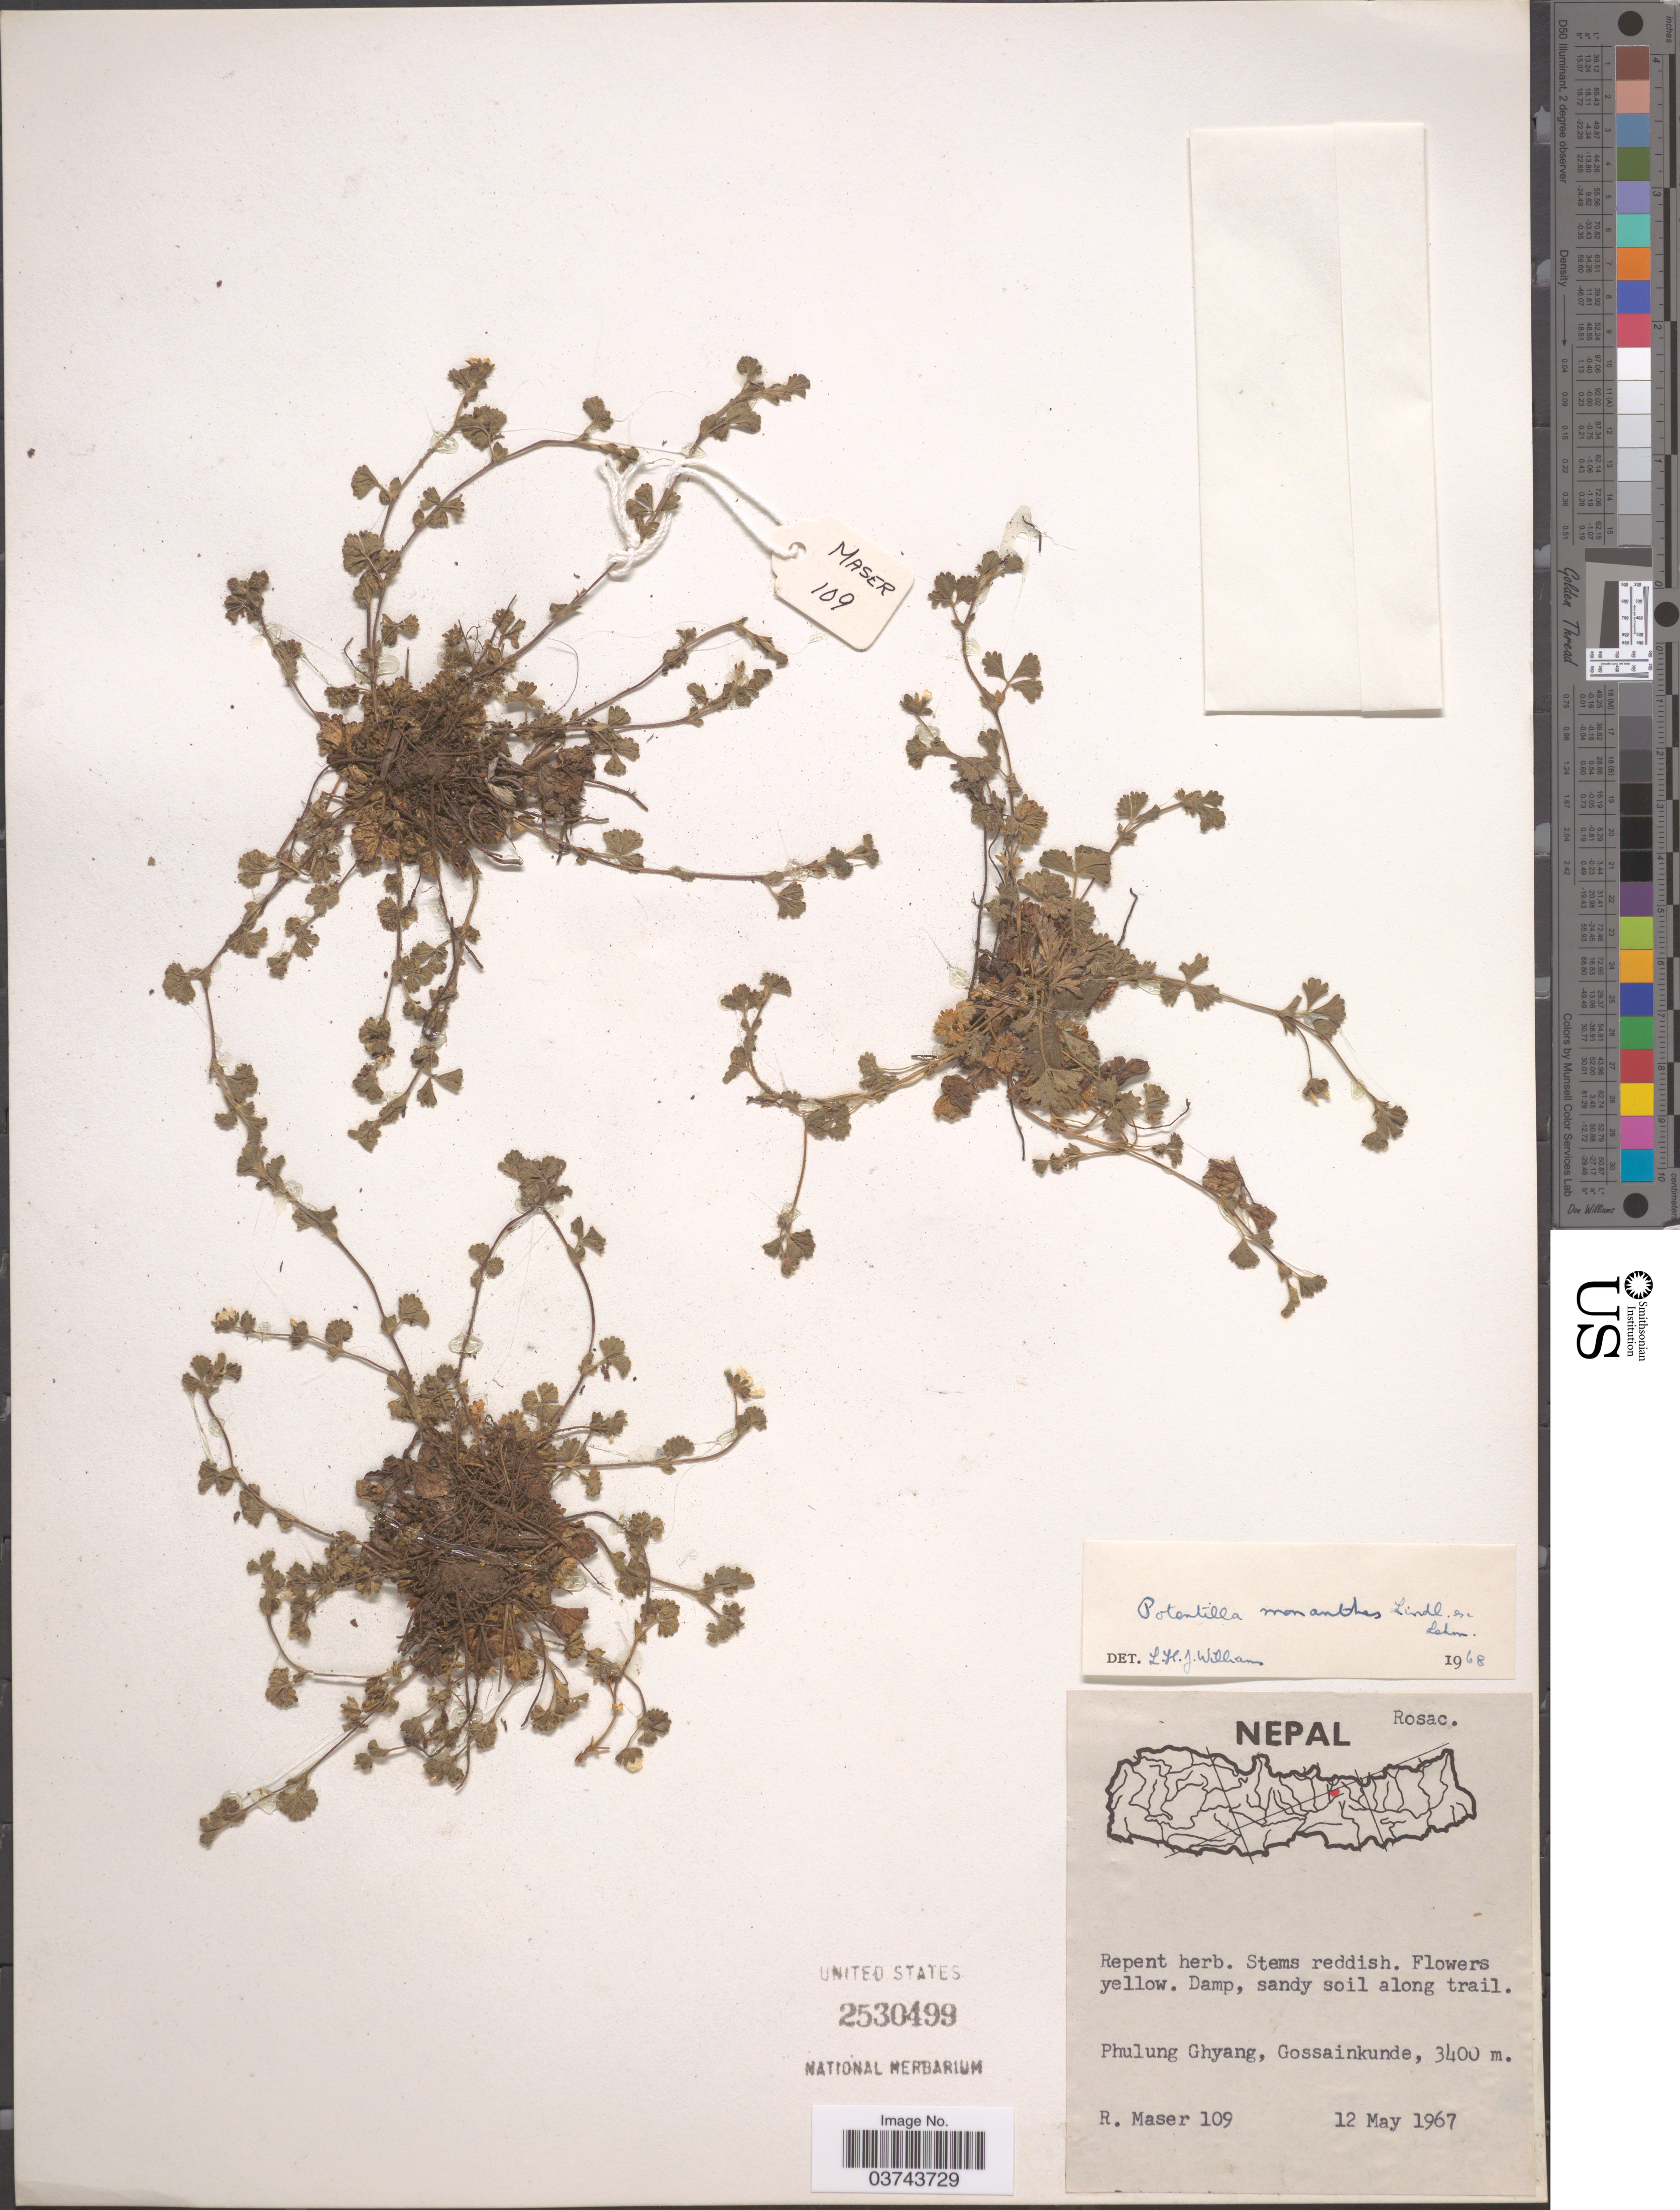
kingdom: Plantae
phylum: Tracheophyta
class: Magnoliopsida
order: Rosales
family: Rosaceae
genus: Potentilla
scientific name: Potentilla monanthes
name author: Lindl.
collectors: R. Maser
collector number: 109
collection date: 1967-05-12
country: Nepal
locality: Phulung Ghyang, Gossainkunde.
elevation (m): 3400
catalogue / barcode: US 2530499